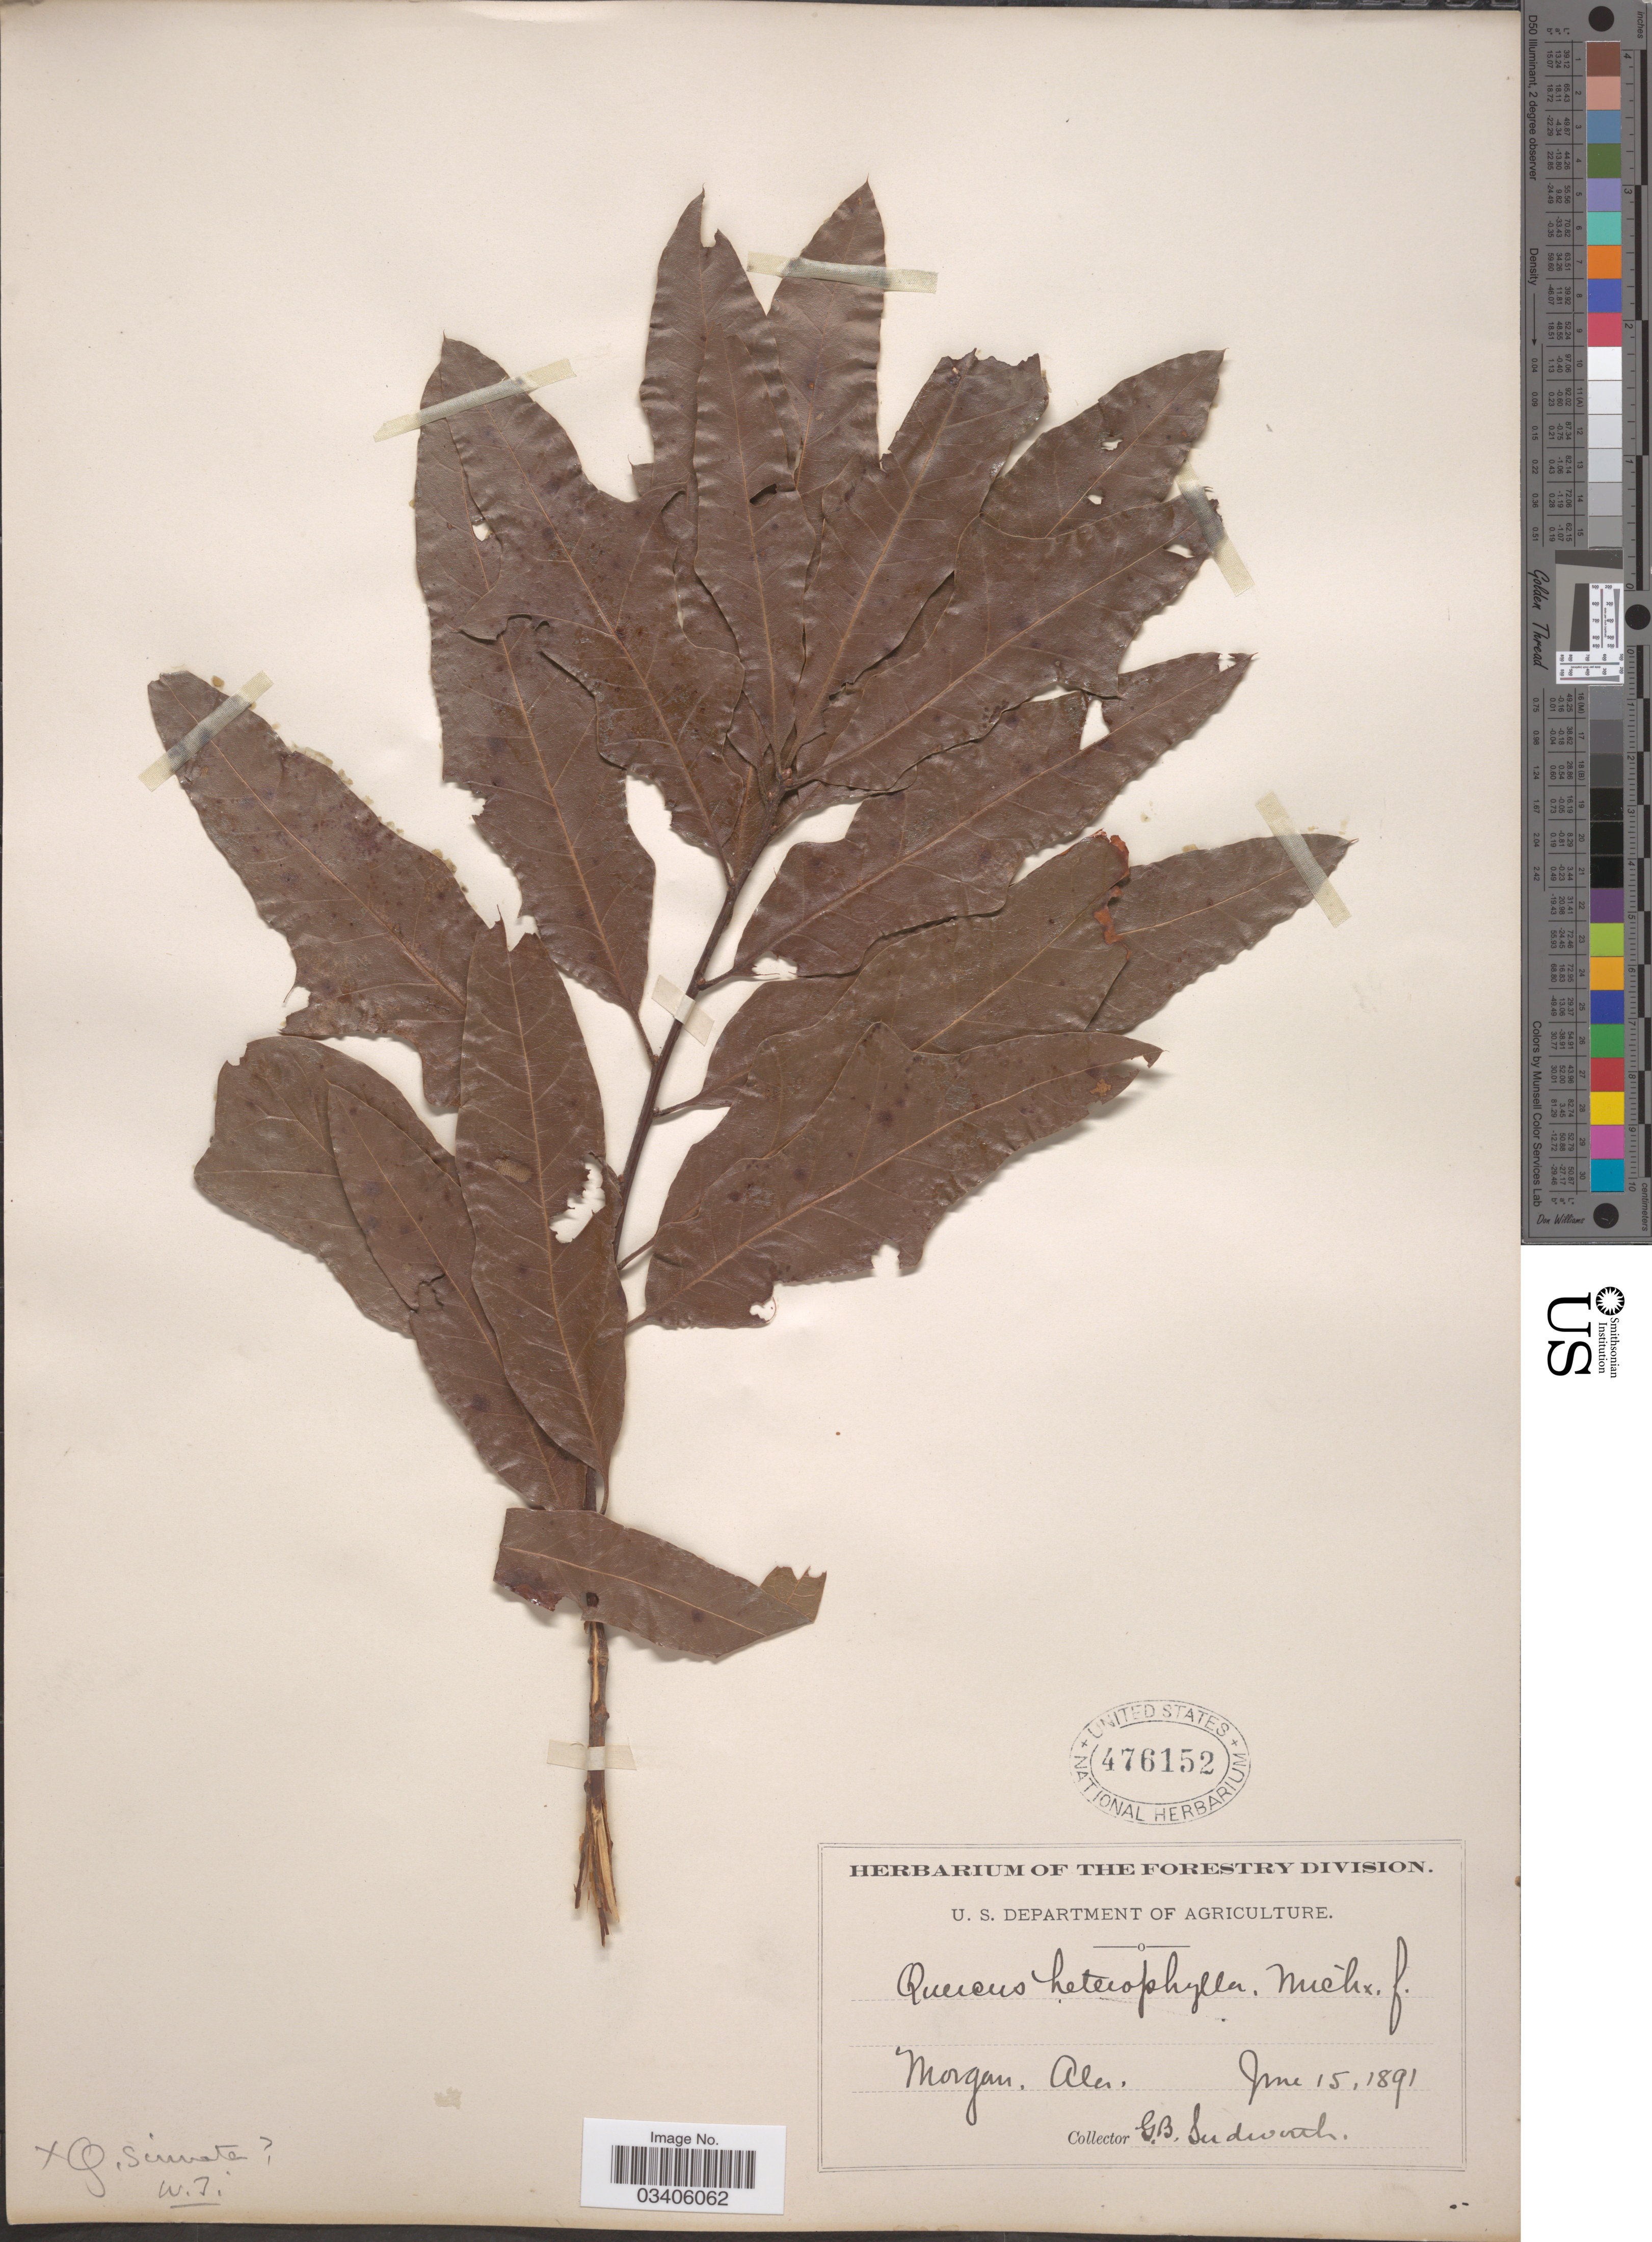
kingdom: Plantae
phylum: Tracheophyta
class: Magnoliopsida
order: Fagales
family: Fagaceae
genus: Quercus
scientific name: Quercus laevis x Q. sinuata Walter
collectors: G. B. Sudworth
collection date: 1891-06-15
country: United States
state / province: Alabama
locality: Morgan.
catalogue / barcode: US 476152